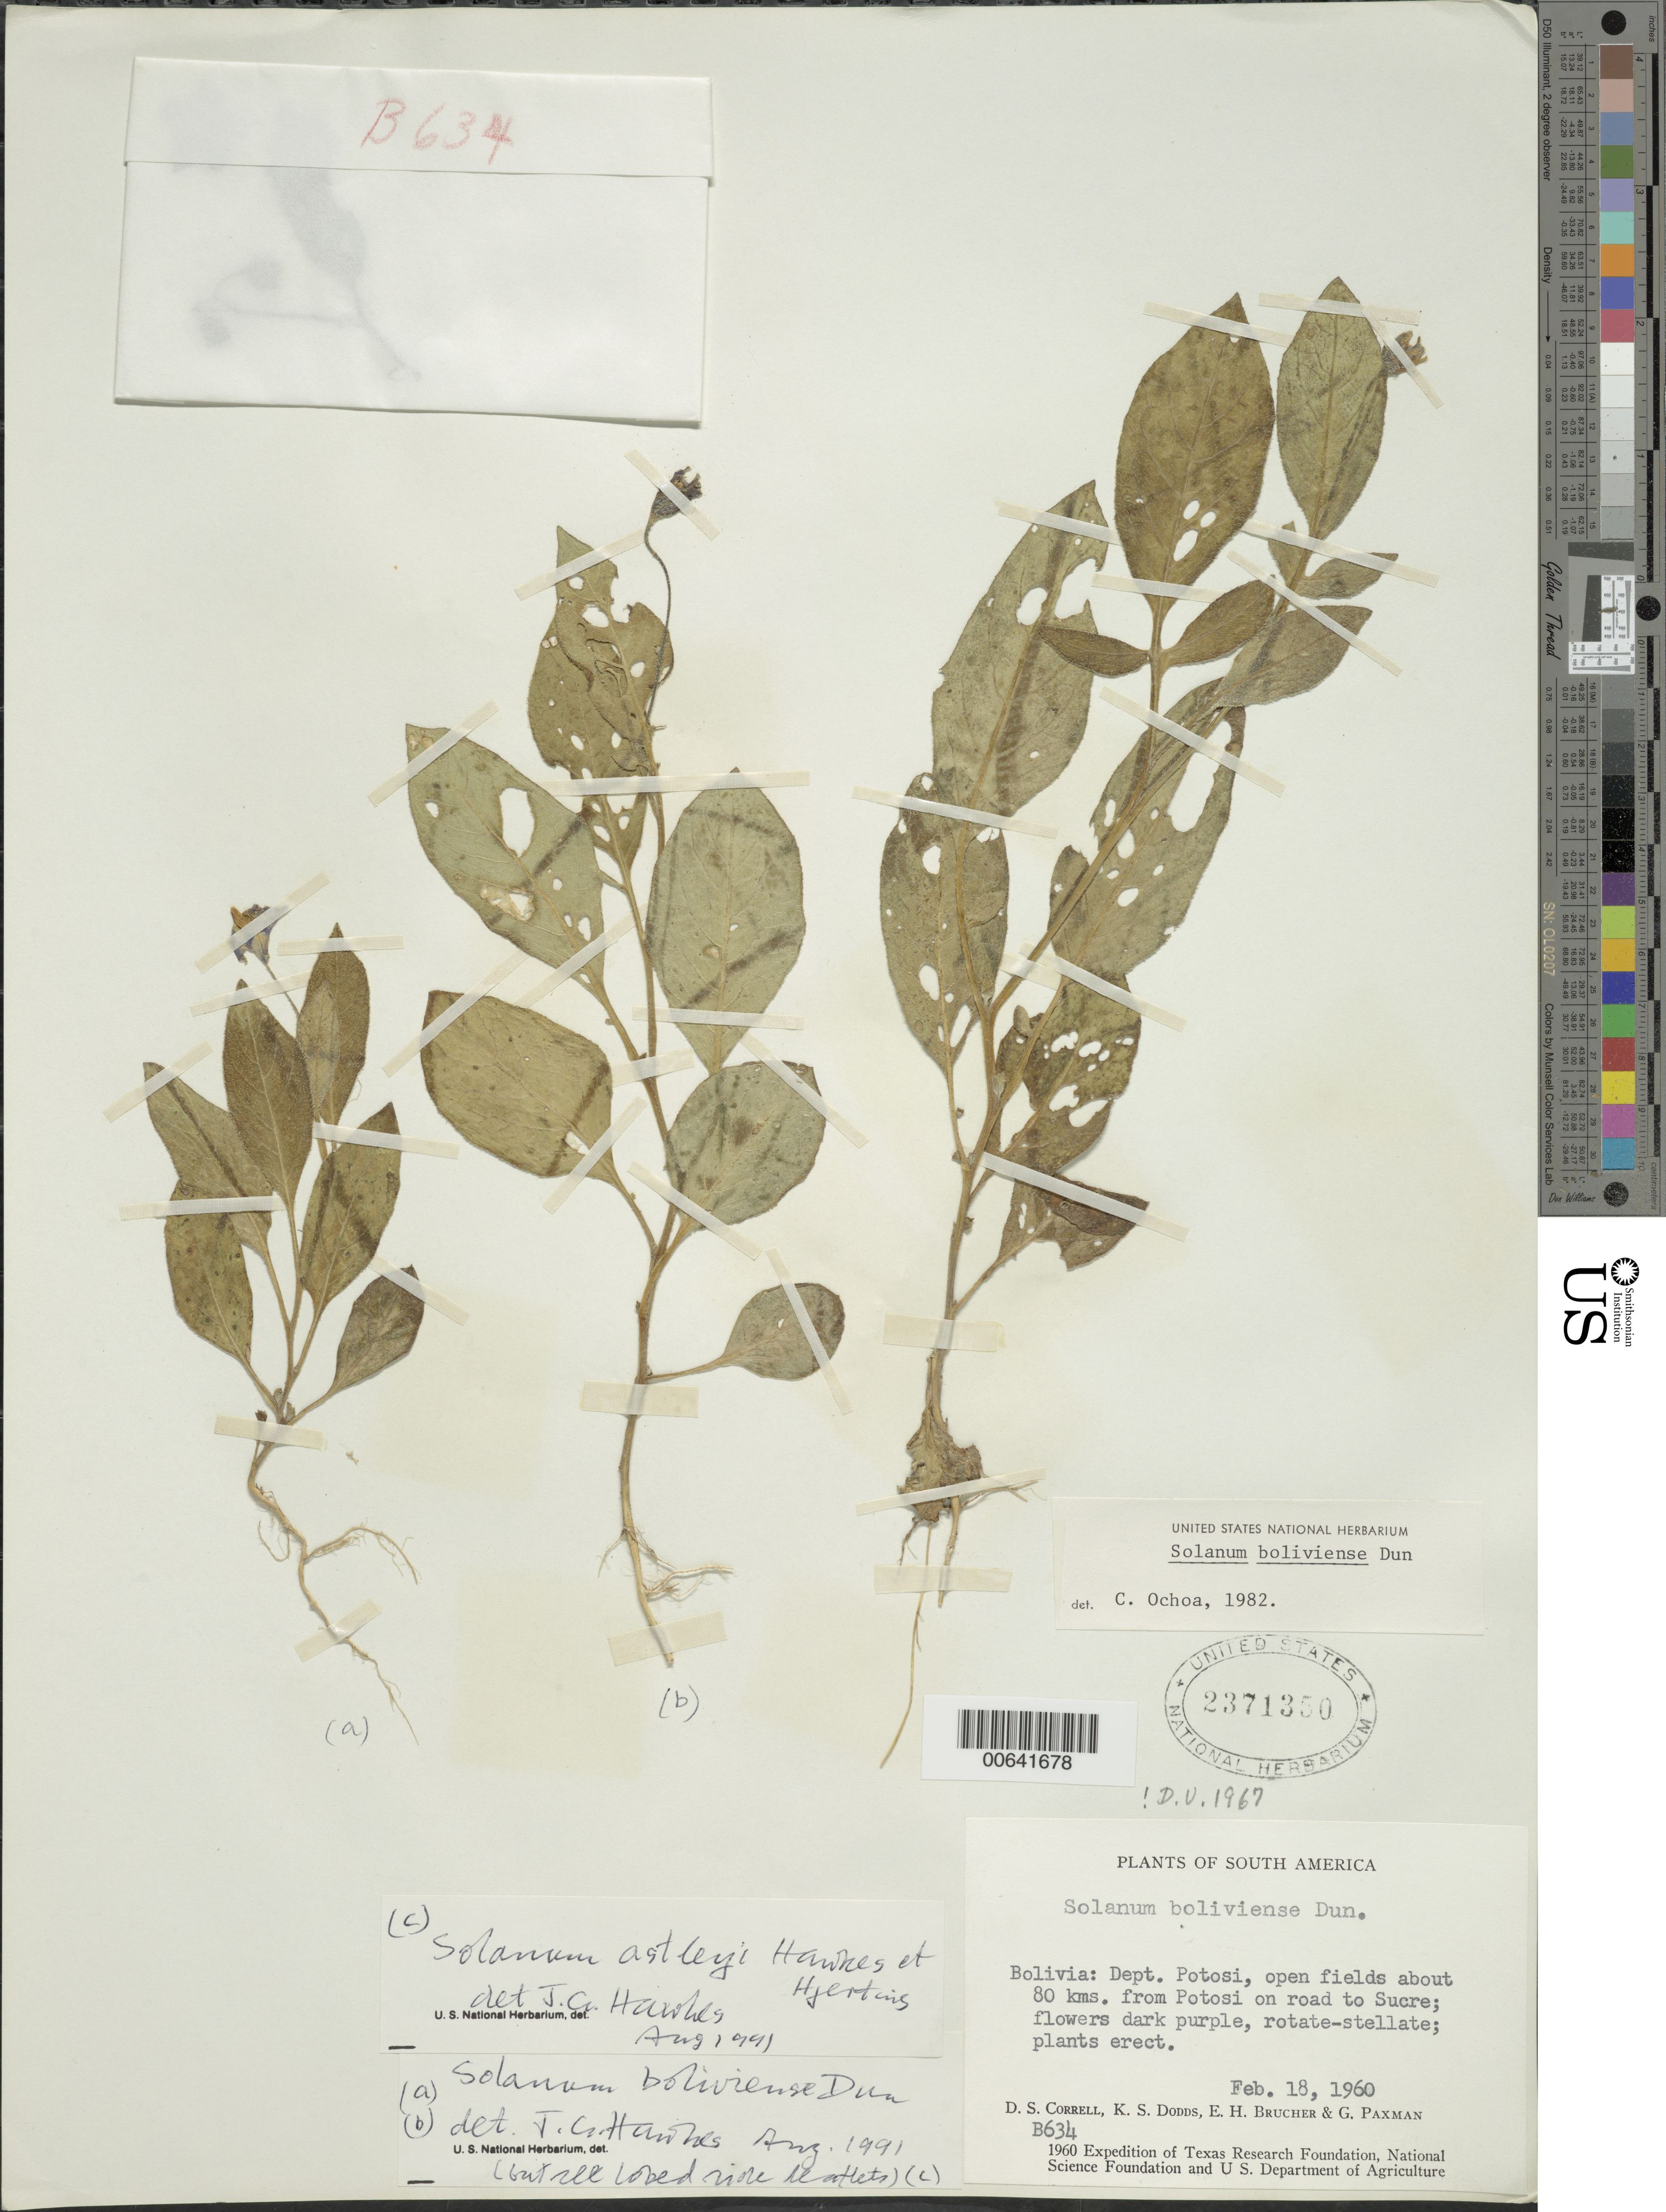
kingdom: Plantae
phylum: Tracheophyta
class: Magnoliopsida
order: Solanales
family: Solanaceae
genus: Solanum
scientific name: Solanum boliviense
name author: Dunal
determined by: Hawkes, J. G.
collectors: D. S. Correll, K. Dodds, E. Bruche & G. Paxman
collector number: B 634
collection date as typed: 18 Feb 1960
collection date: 1960-02-18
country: Bolivia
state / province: Potosí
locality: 80 km de Potosi en ruta a Secre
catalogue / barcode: US 2371350